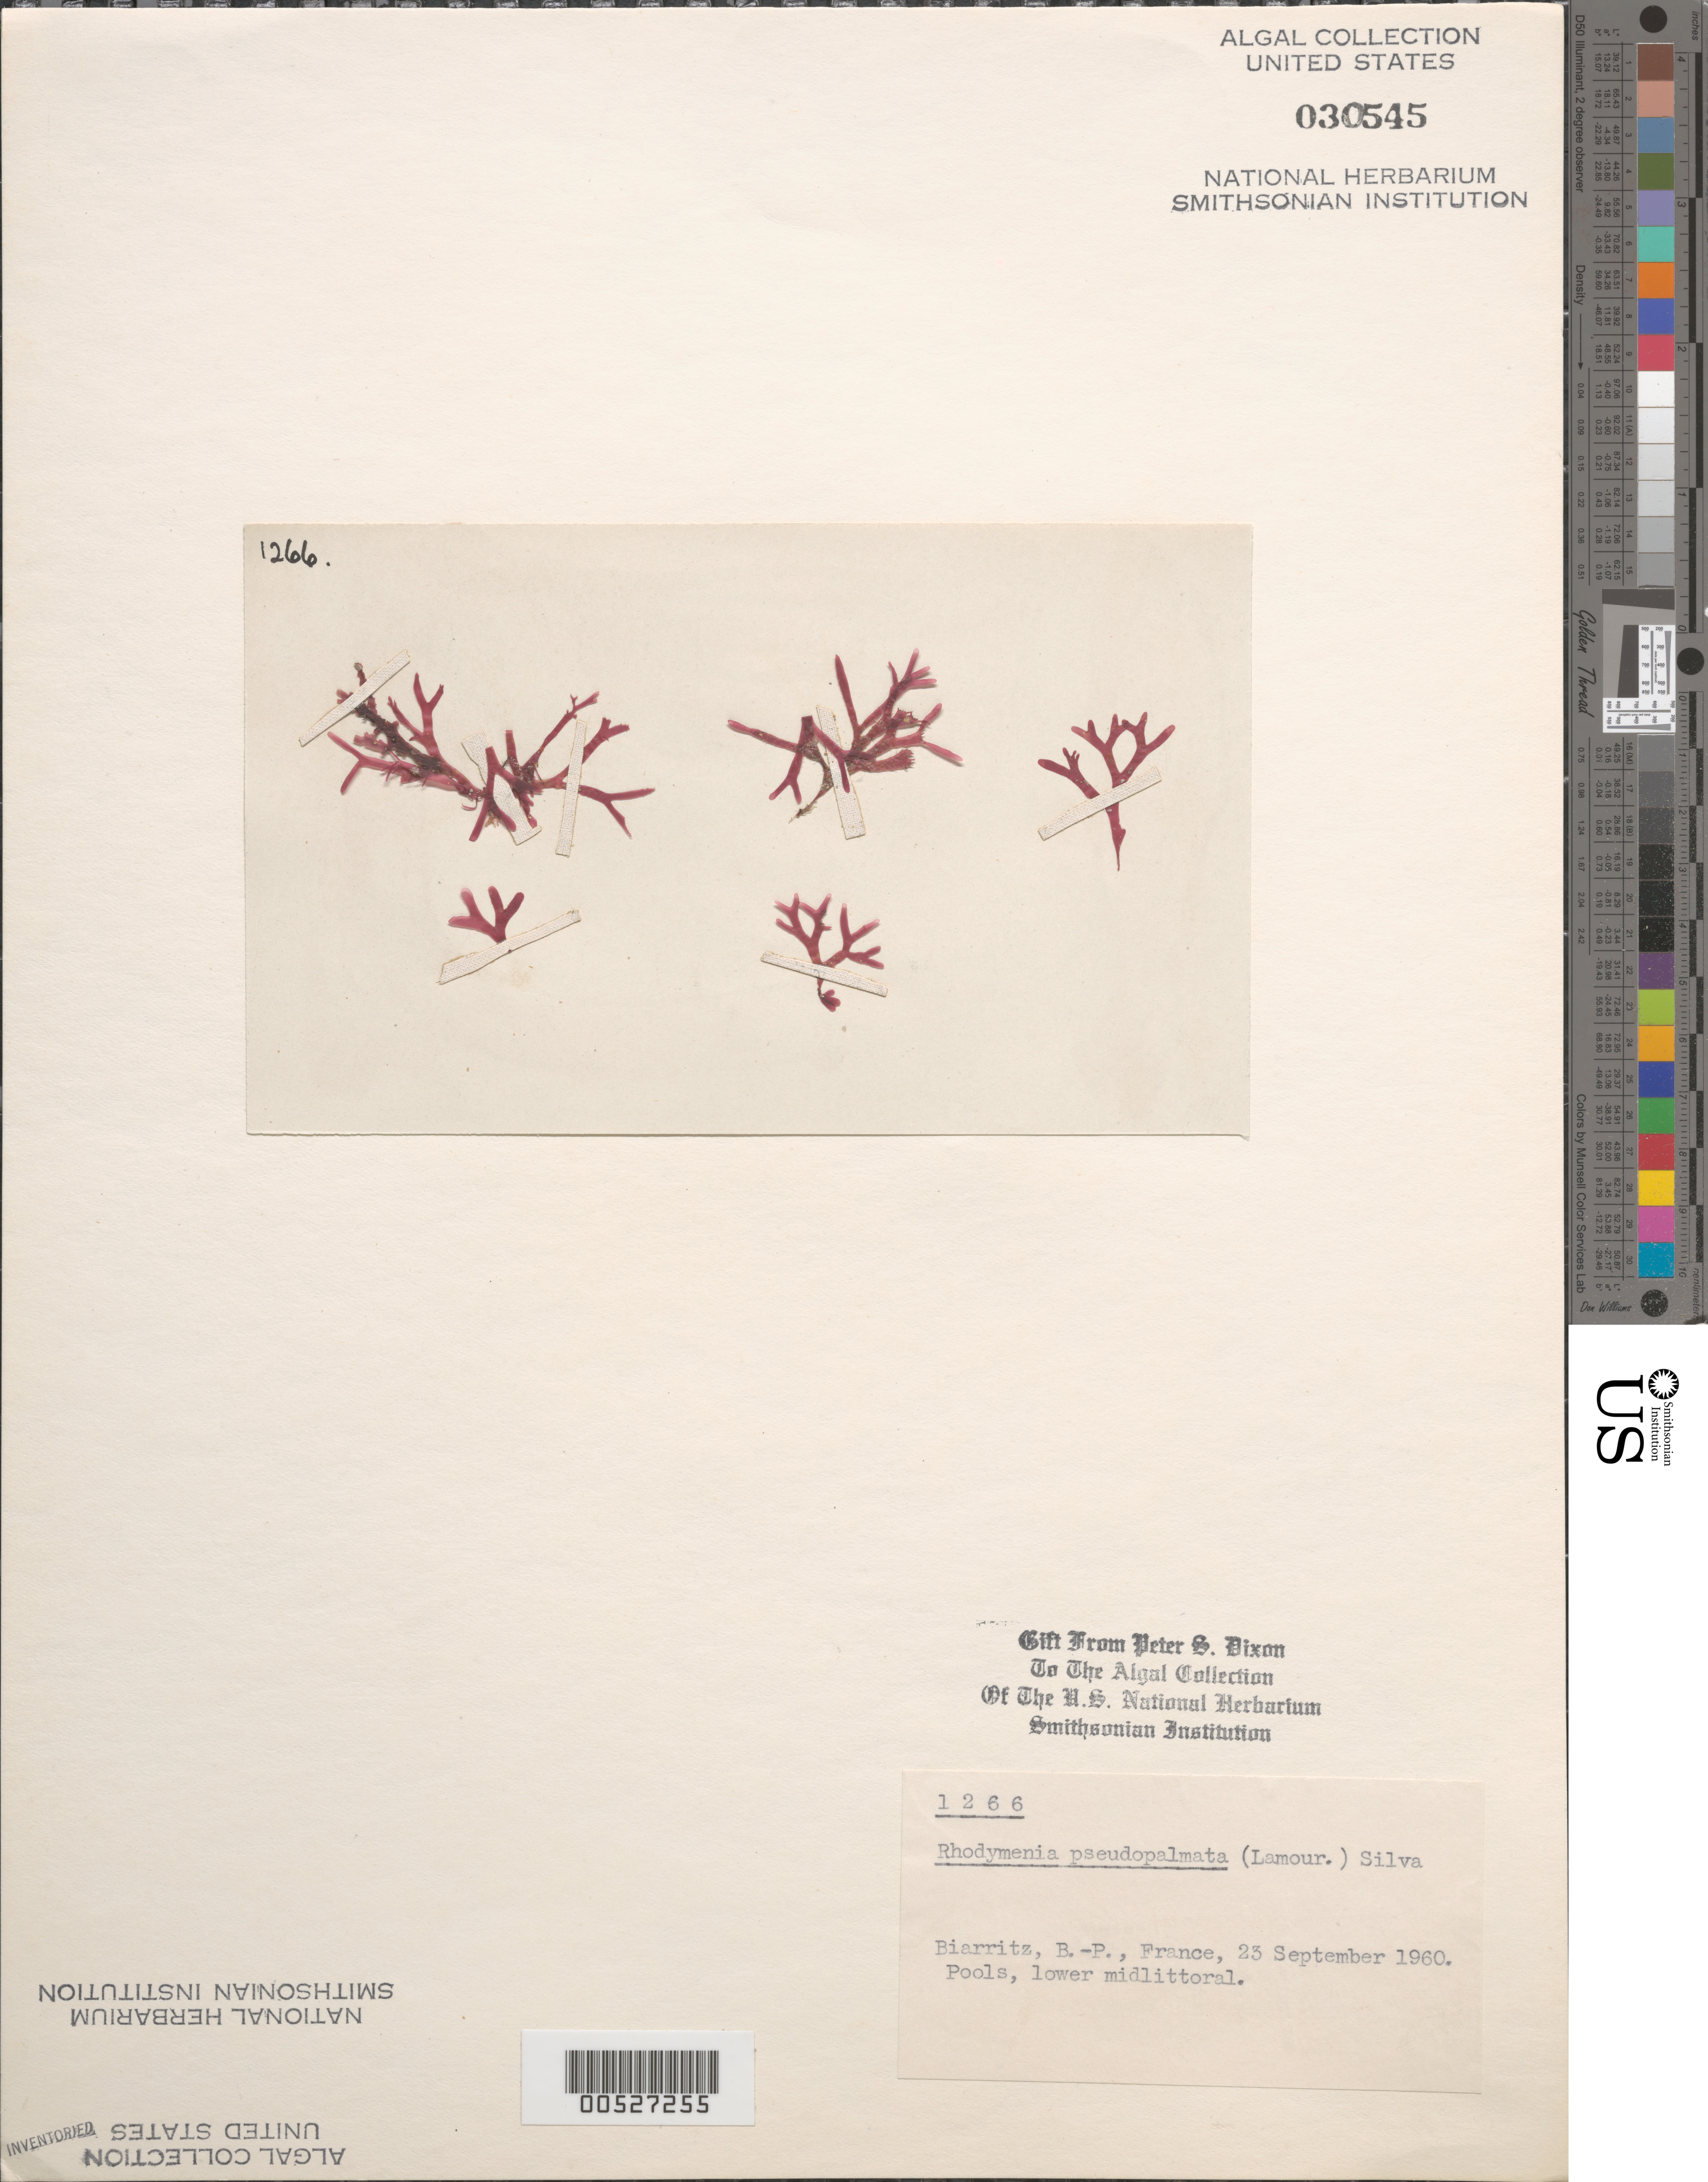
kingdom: Plantae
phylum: Rhodophyta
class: Florideophyceae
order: Rhodymeniales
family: Rhodymeniaceae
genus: Rhodymenia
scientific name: Rhodymenia pseudopalmata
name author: (J.V.Lamouroux) P.C. Silva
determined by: Dixon, P. S.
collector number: PSD 1266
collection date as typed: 23 Sep 1960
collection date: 1960-09-23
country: France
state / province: Nouvelle-Aquitaine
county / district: Pyrénées-Atlantiques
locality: Biarritz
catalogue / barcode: US 30545